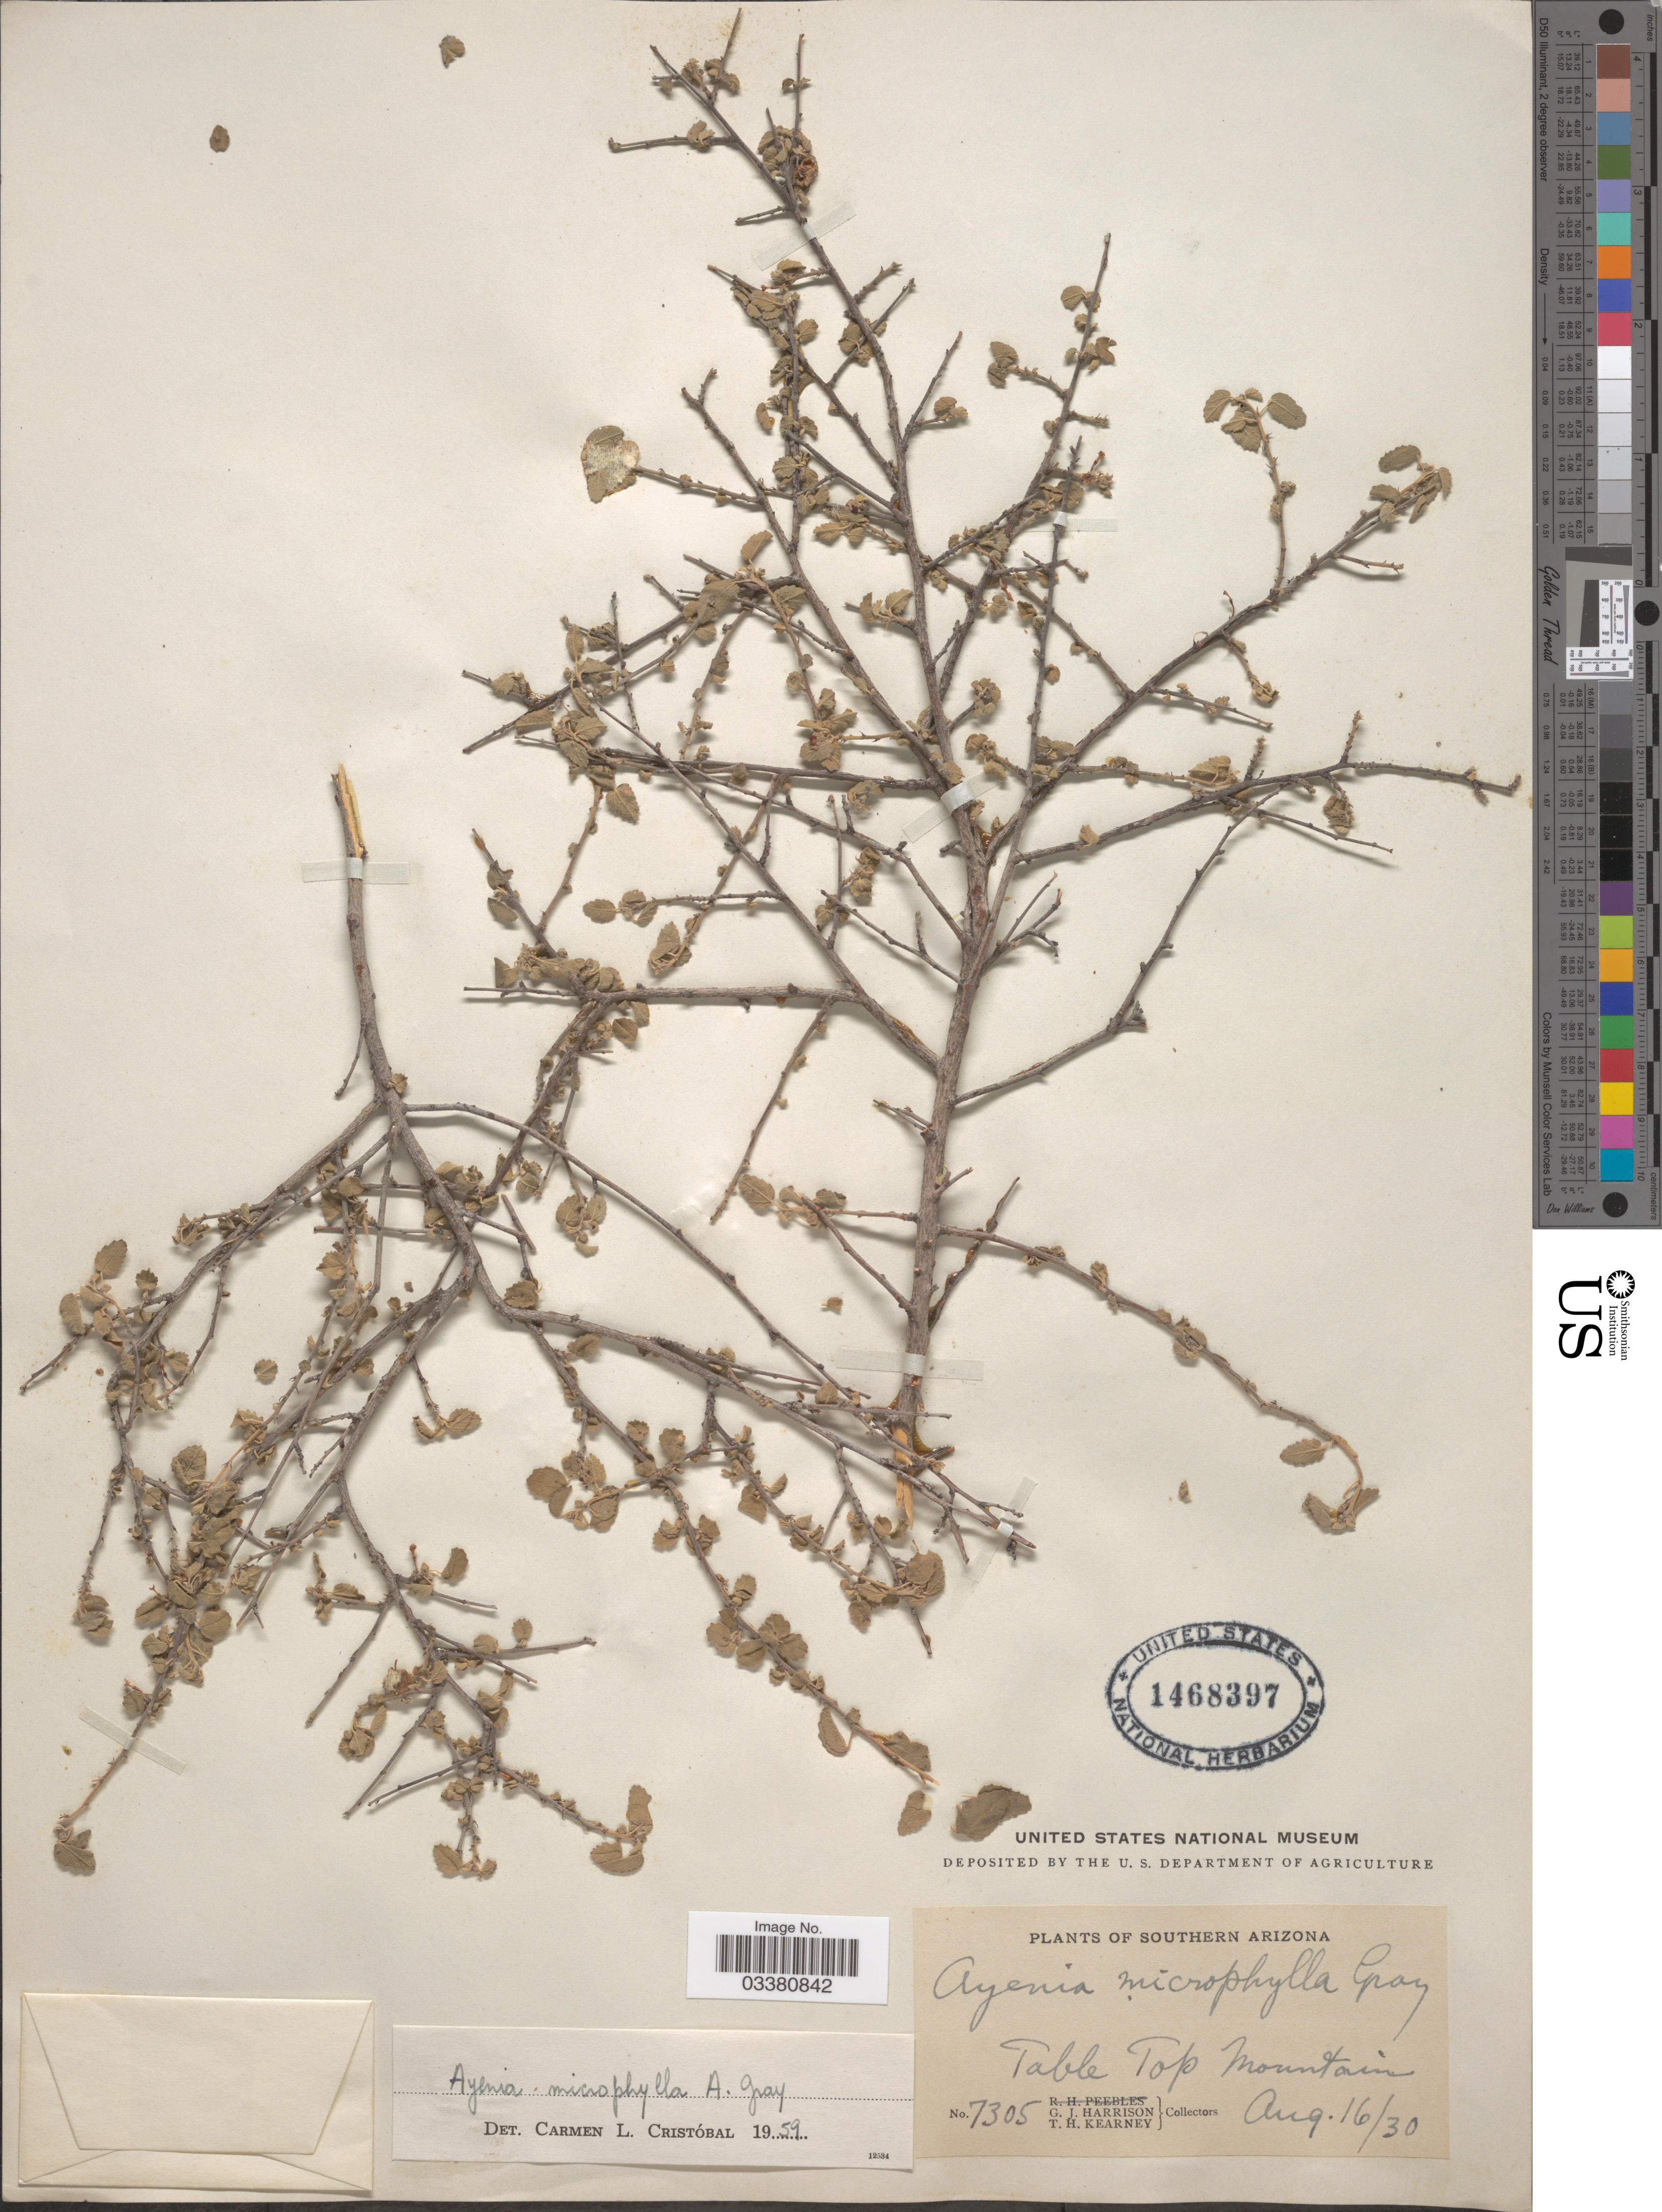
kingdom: Plantae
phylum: Tracheophyta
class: Magnoliopsida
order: Malvales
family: Malvaceae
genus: Ayenia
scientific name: Ayenia microphylla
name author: A. Gray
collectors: G. J. Harrison & T. H. Kearney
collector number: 7305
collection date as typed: Transcribed d/m/y: 16/8/30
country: United States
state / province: Arizona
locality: Southern Arizona. Table Top Mountain.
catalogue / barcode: US 1468397